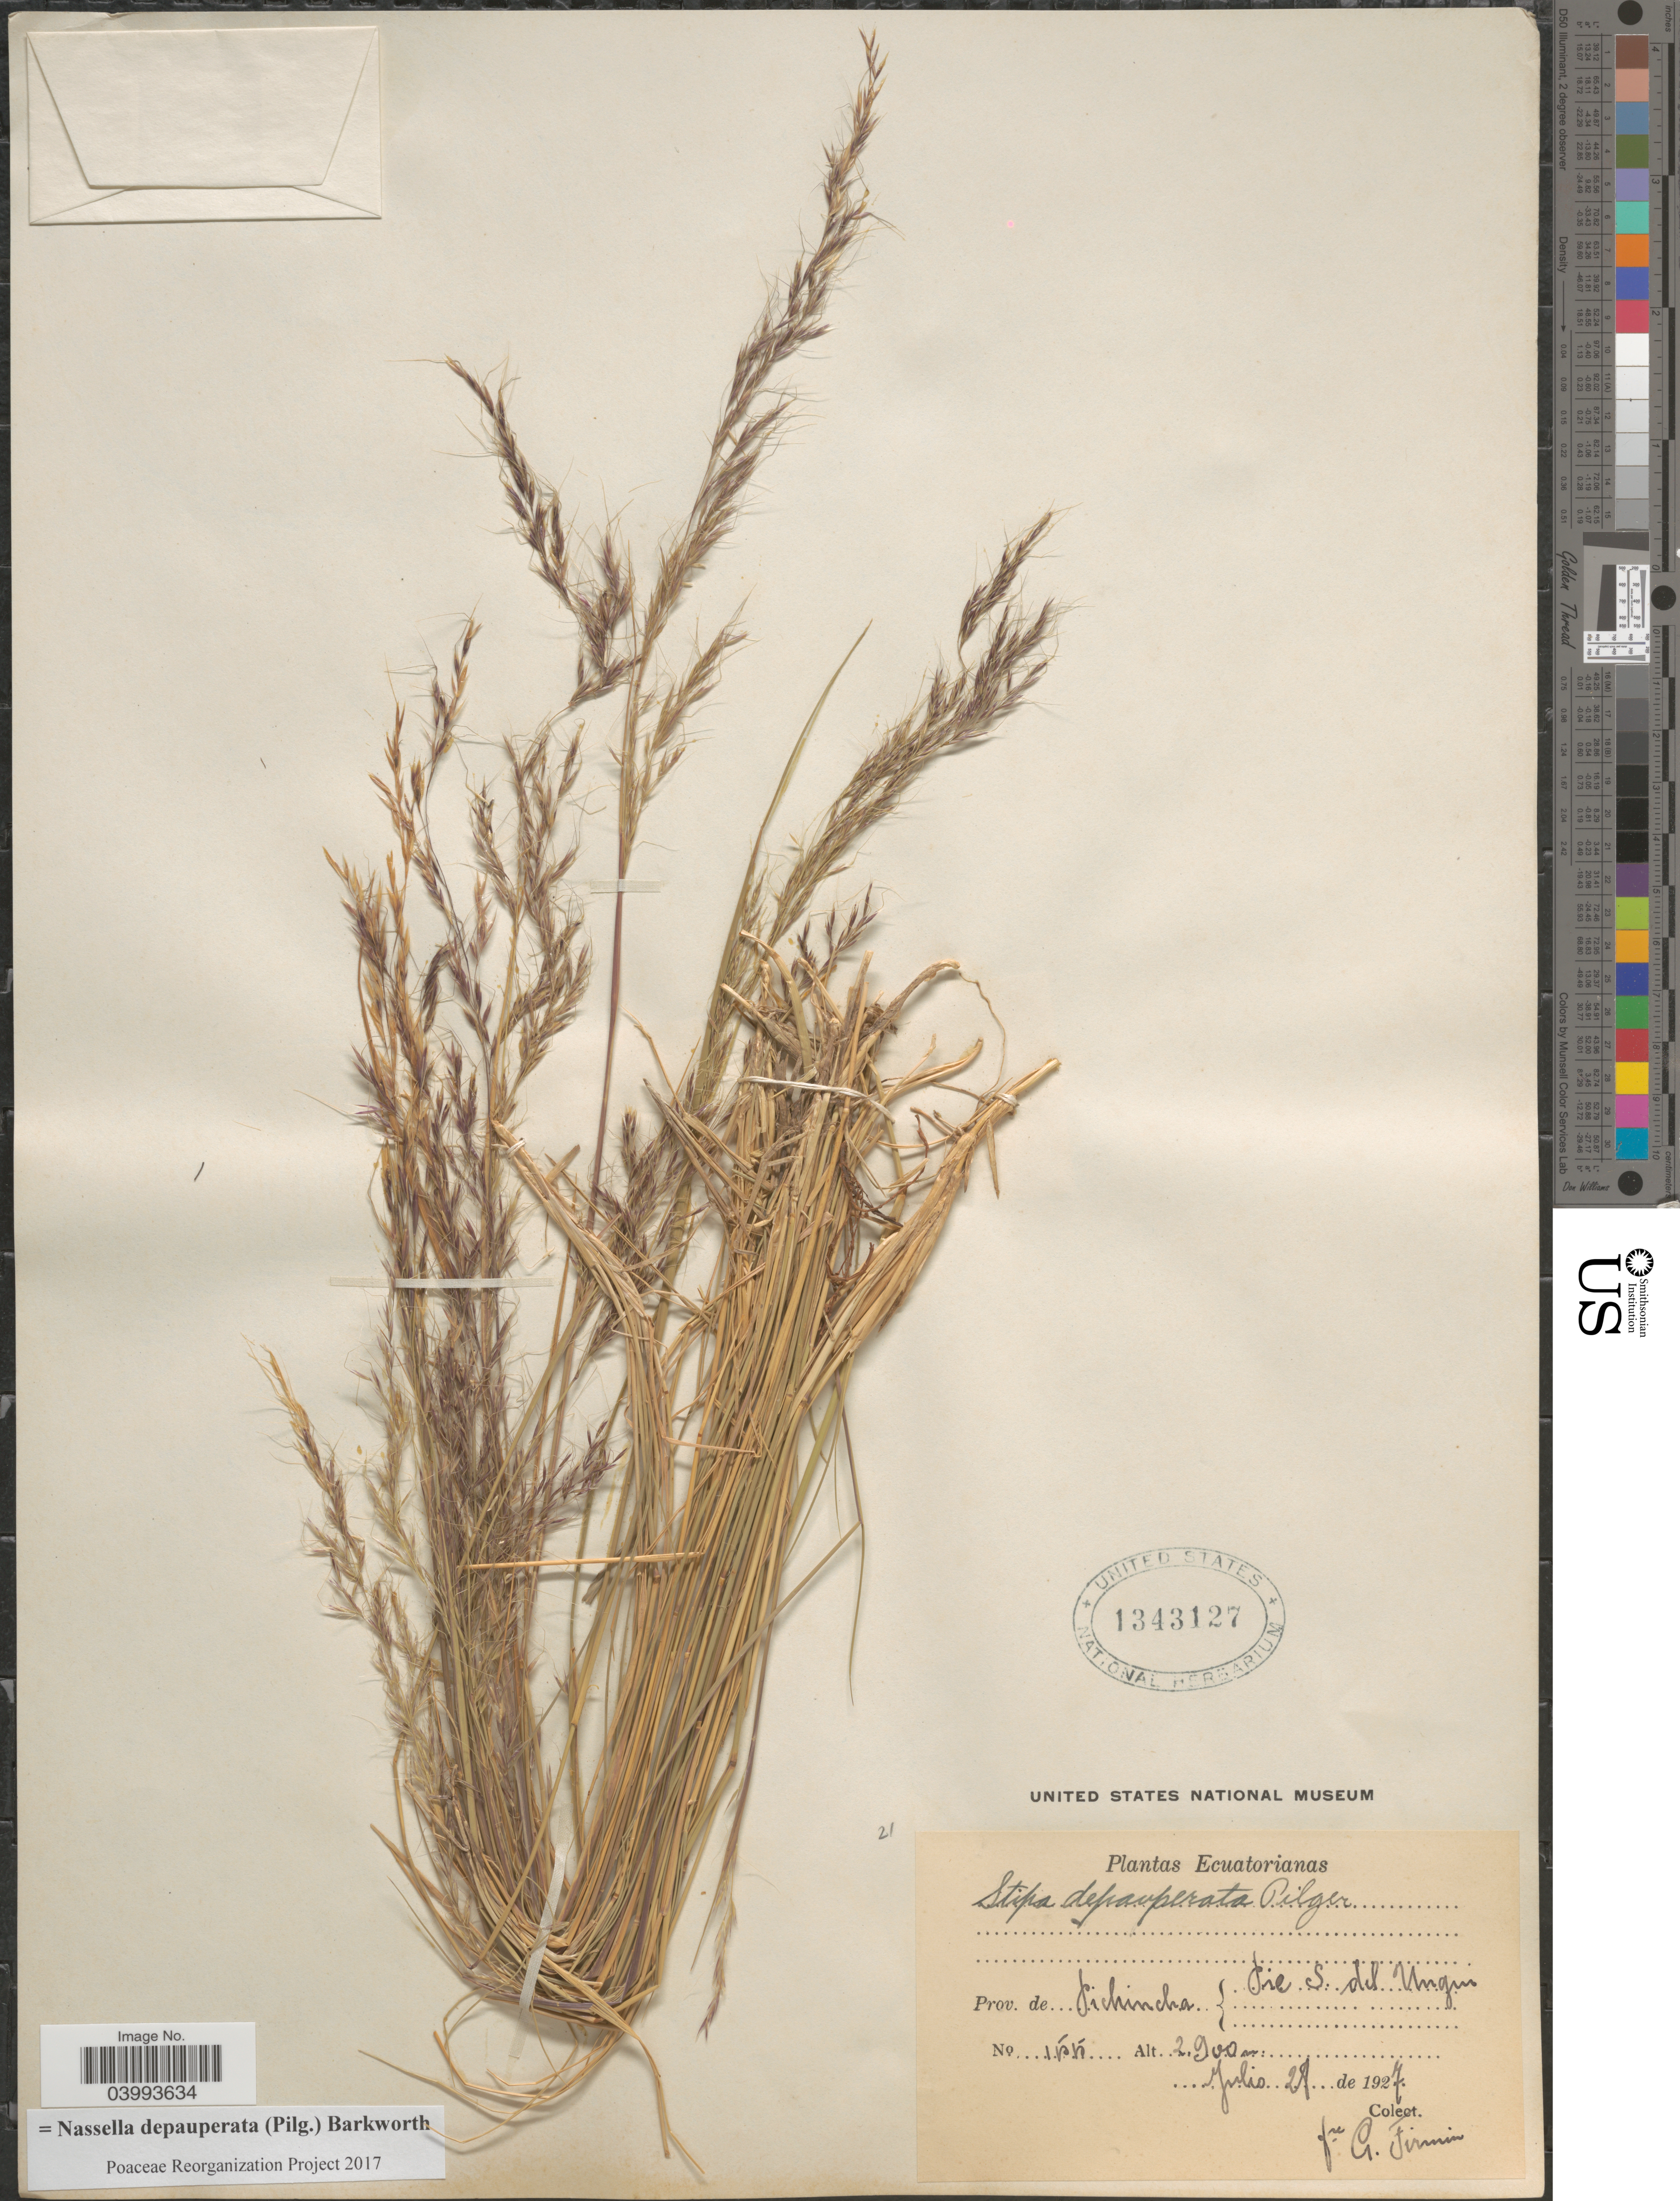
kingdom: Plantae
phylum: Tracheophyta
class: Liliopsida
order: Poales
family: Poaceae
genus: Nassella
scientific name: Nassella depauperata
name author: (Pilg.) Barkworth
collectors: F. Firmin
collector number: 155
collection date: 1927-07-28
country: Ecuador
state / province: Pichincha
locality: Pie S del Ungui.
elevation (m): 2900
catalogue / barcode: US 1343127